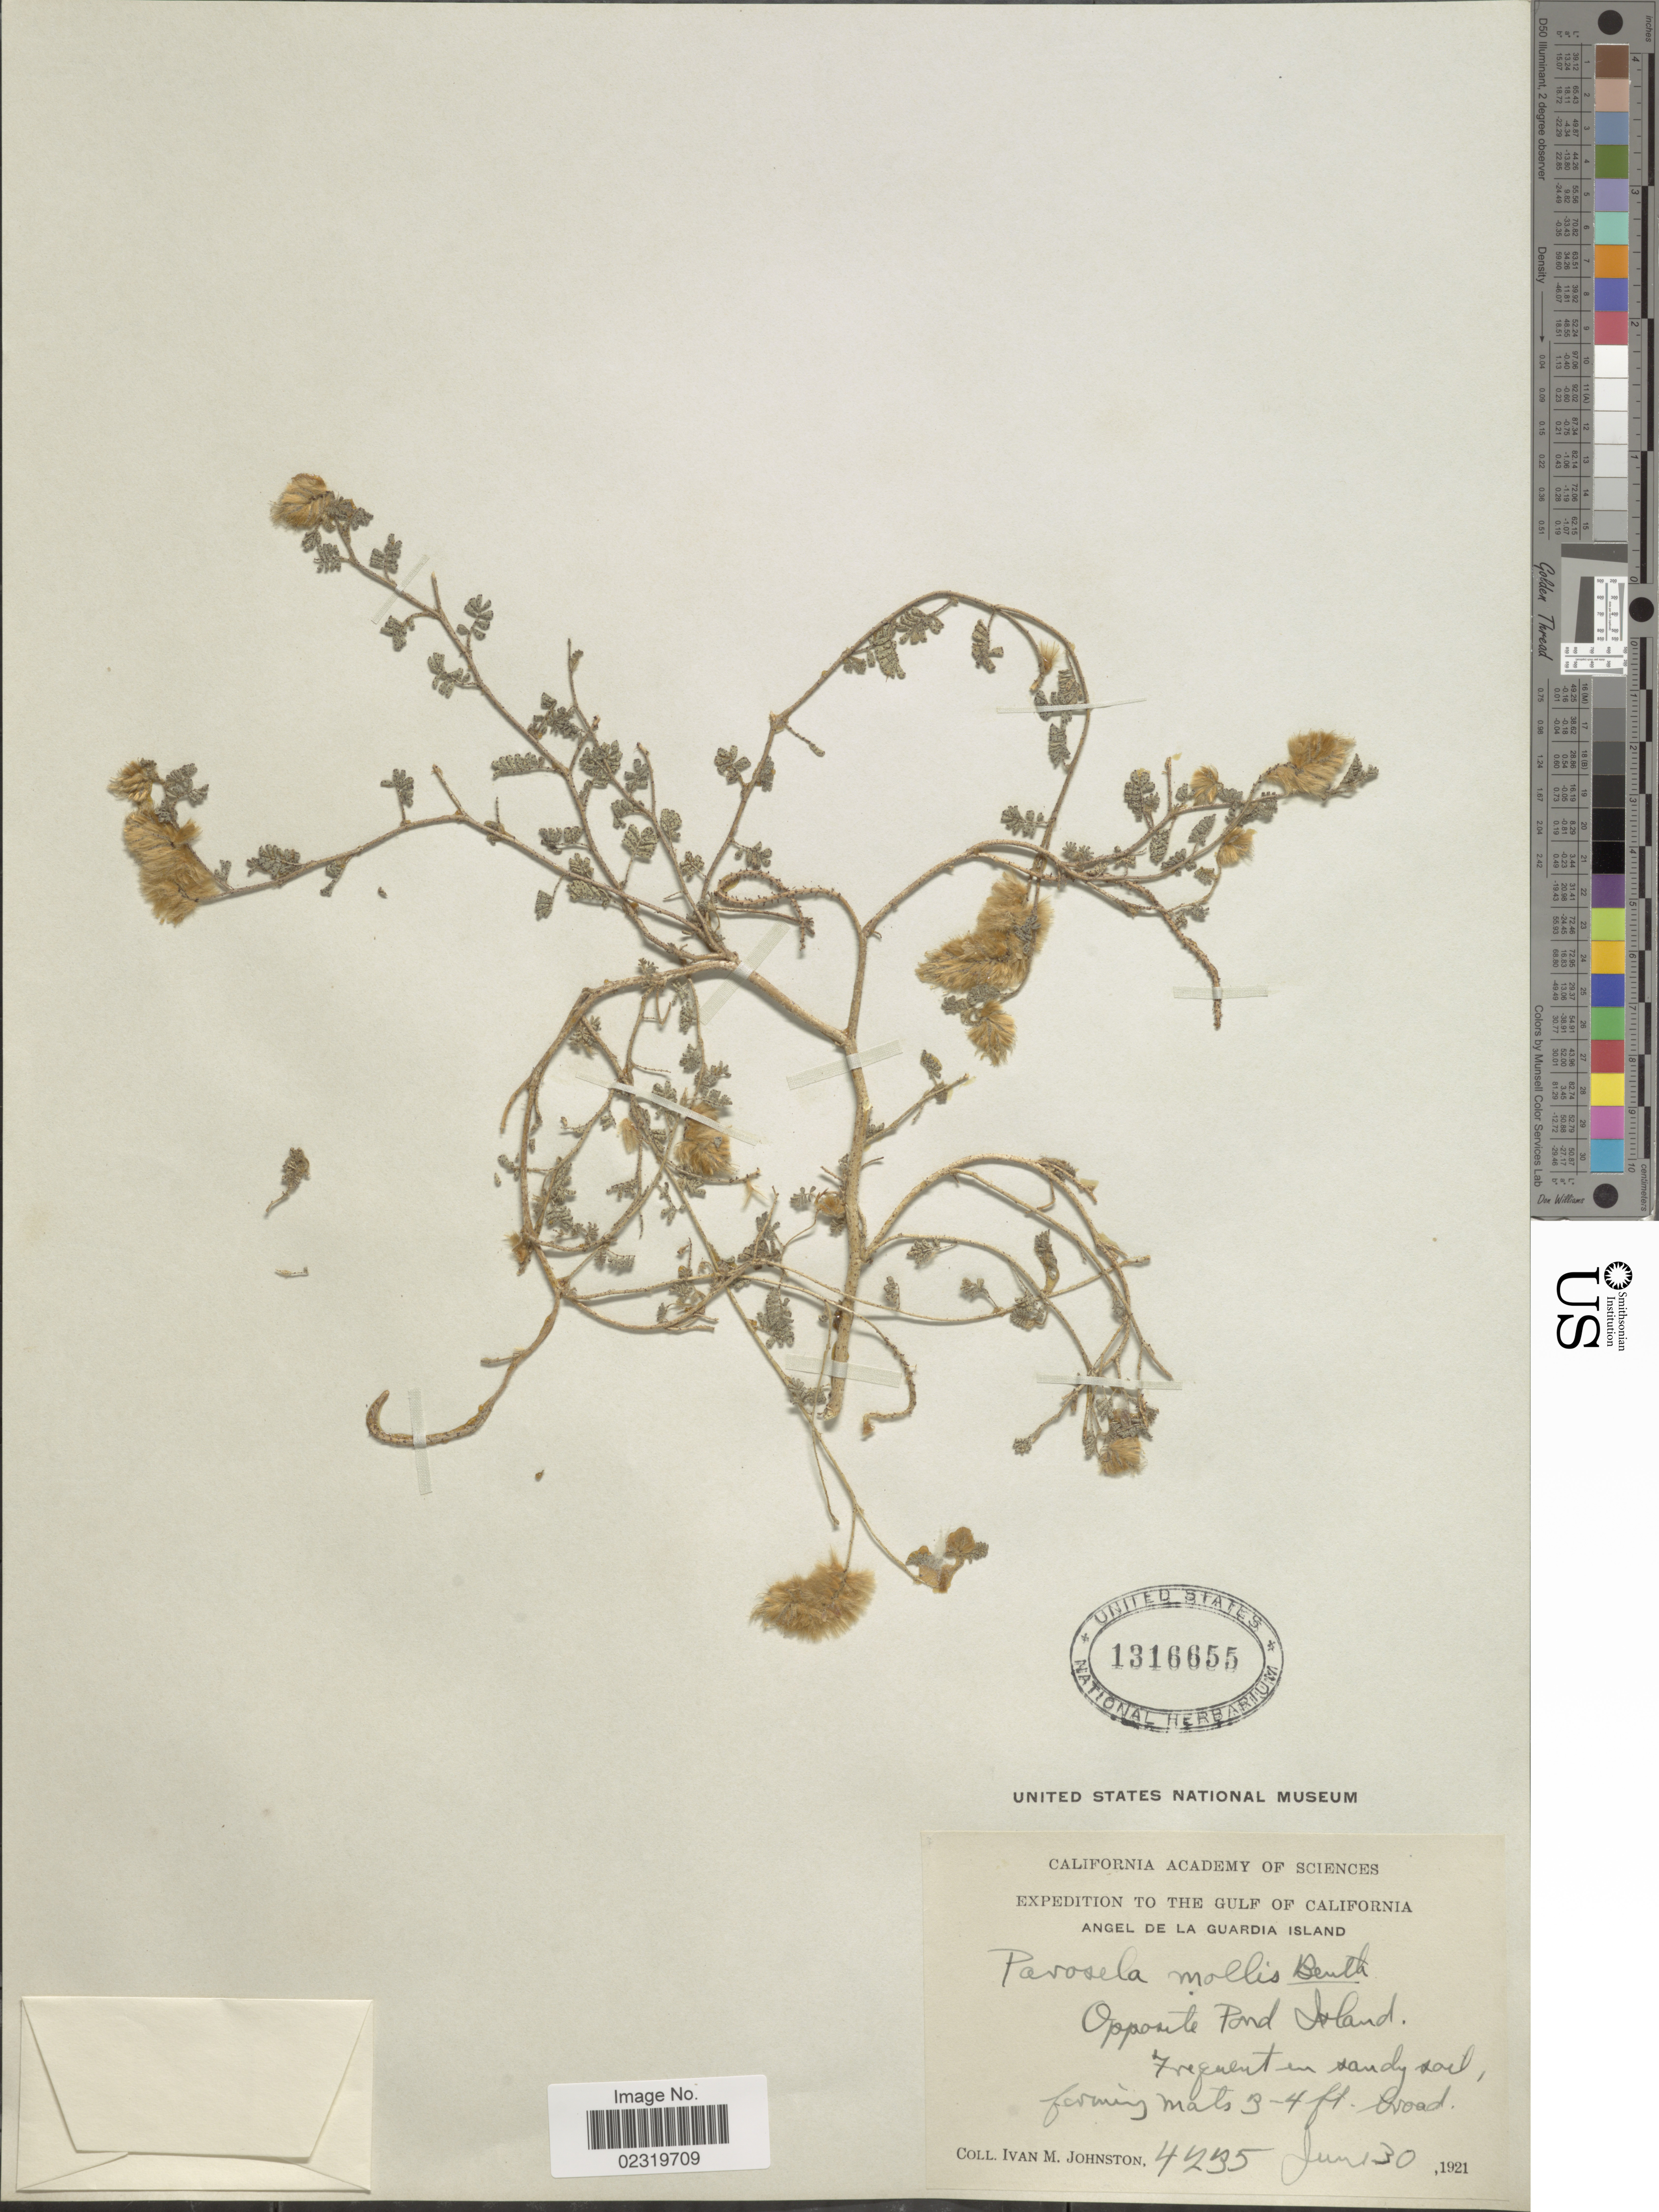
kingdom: Plantae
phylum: Tracheophyta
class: Magnoliopsida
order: Fabales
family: Fabaceae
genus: Dalea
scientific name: Dalea mollis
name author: Benth.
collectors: I.M. Johnston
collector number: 4235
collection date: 1921-06-30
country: Mexico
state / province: Baja California Norte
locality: The Gulf of California, Angel de la Guardia Island, opposite Pond Island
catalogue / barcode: US 1316655